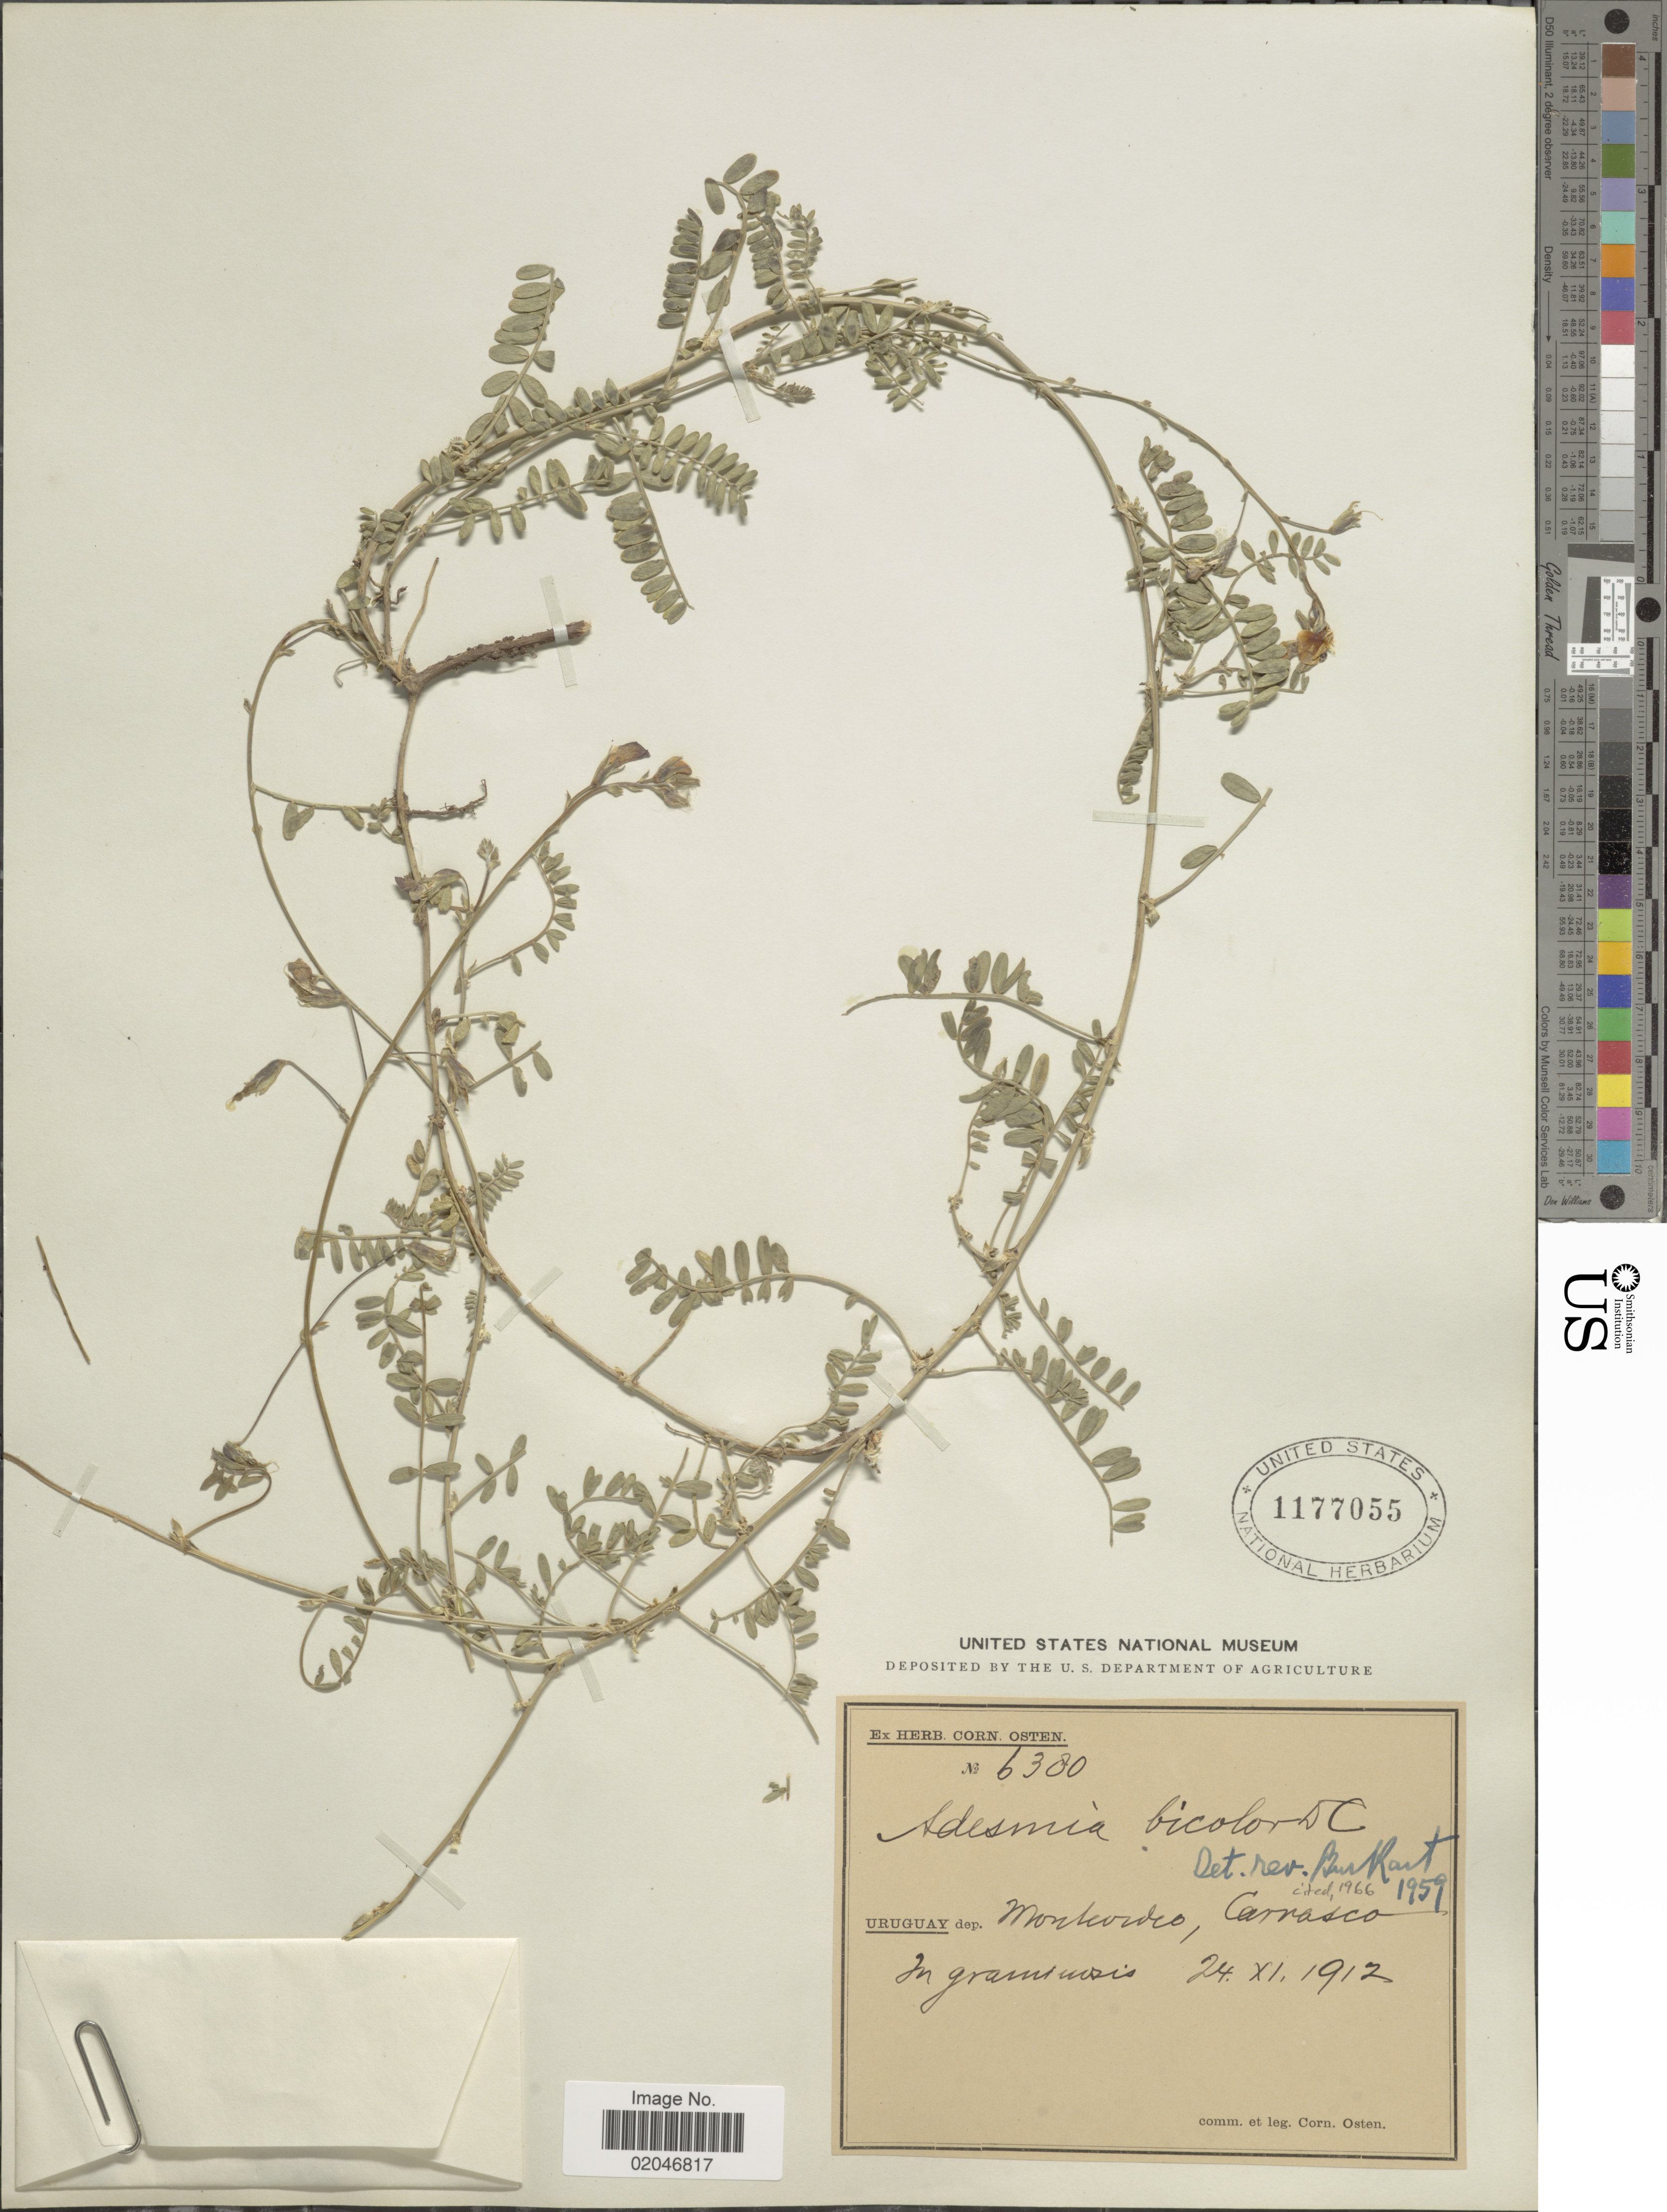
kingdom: Plantae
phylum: Tracheophyta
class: Magnoliopsida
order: Fabales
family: Fabaceae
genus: Adesmia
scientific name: Adesmia bicolor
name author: (Poir.) DC.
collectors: C. Osten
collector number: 6380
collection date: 1912-11-24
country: Uruguay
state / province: Montevideo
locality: Carrasco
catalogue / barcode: US 1177055